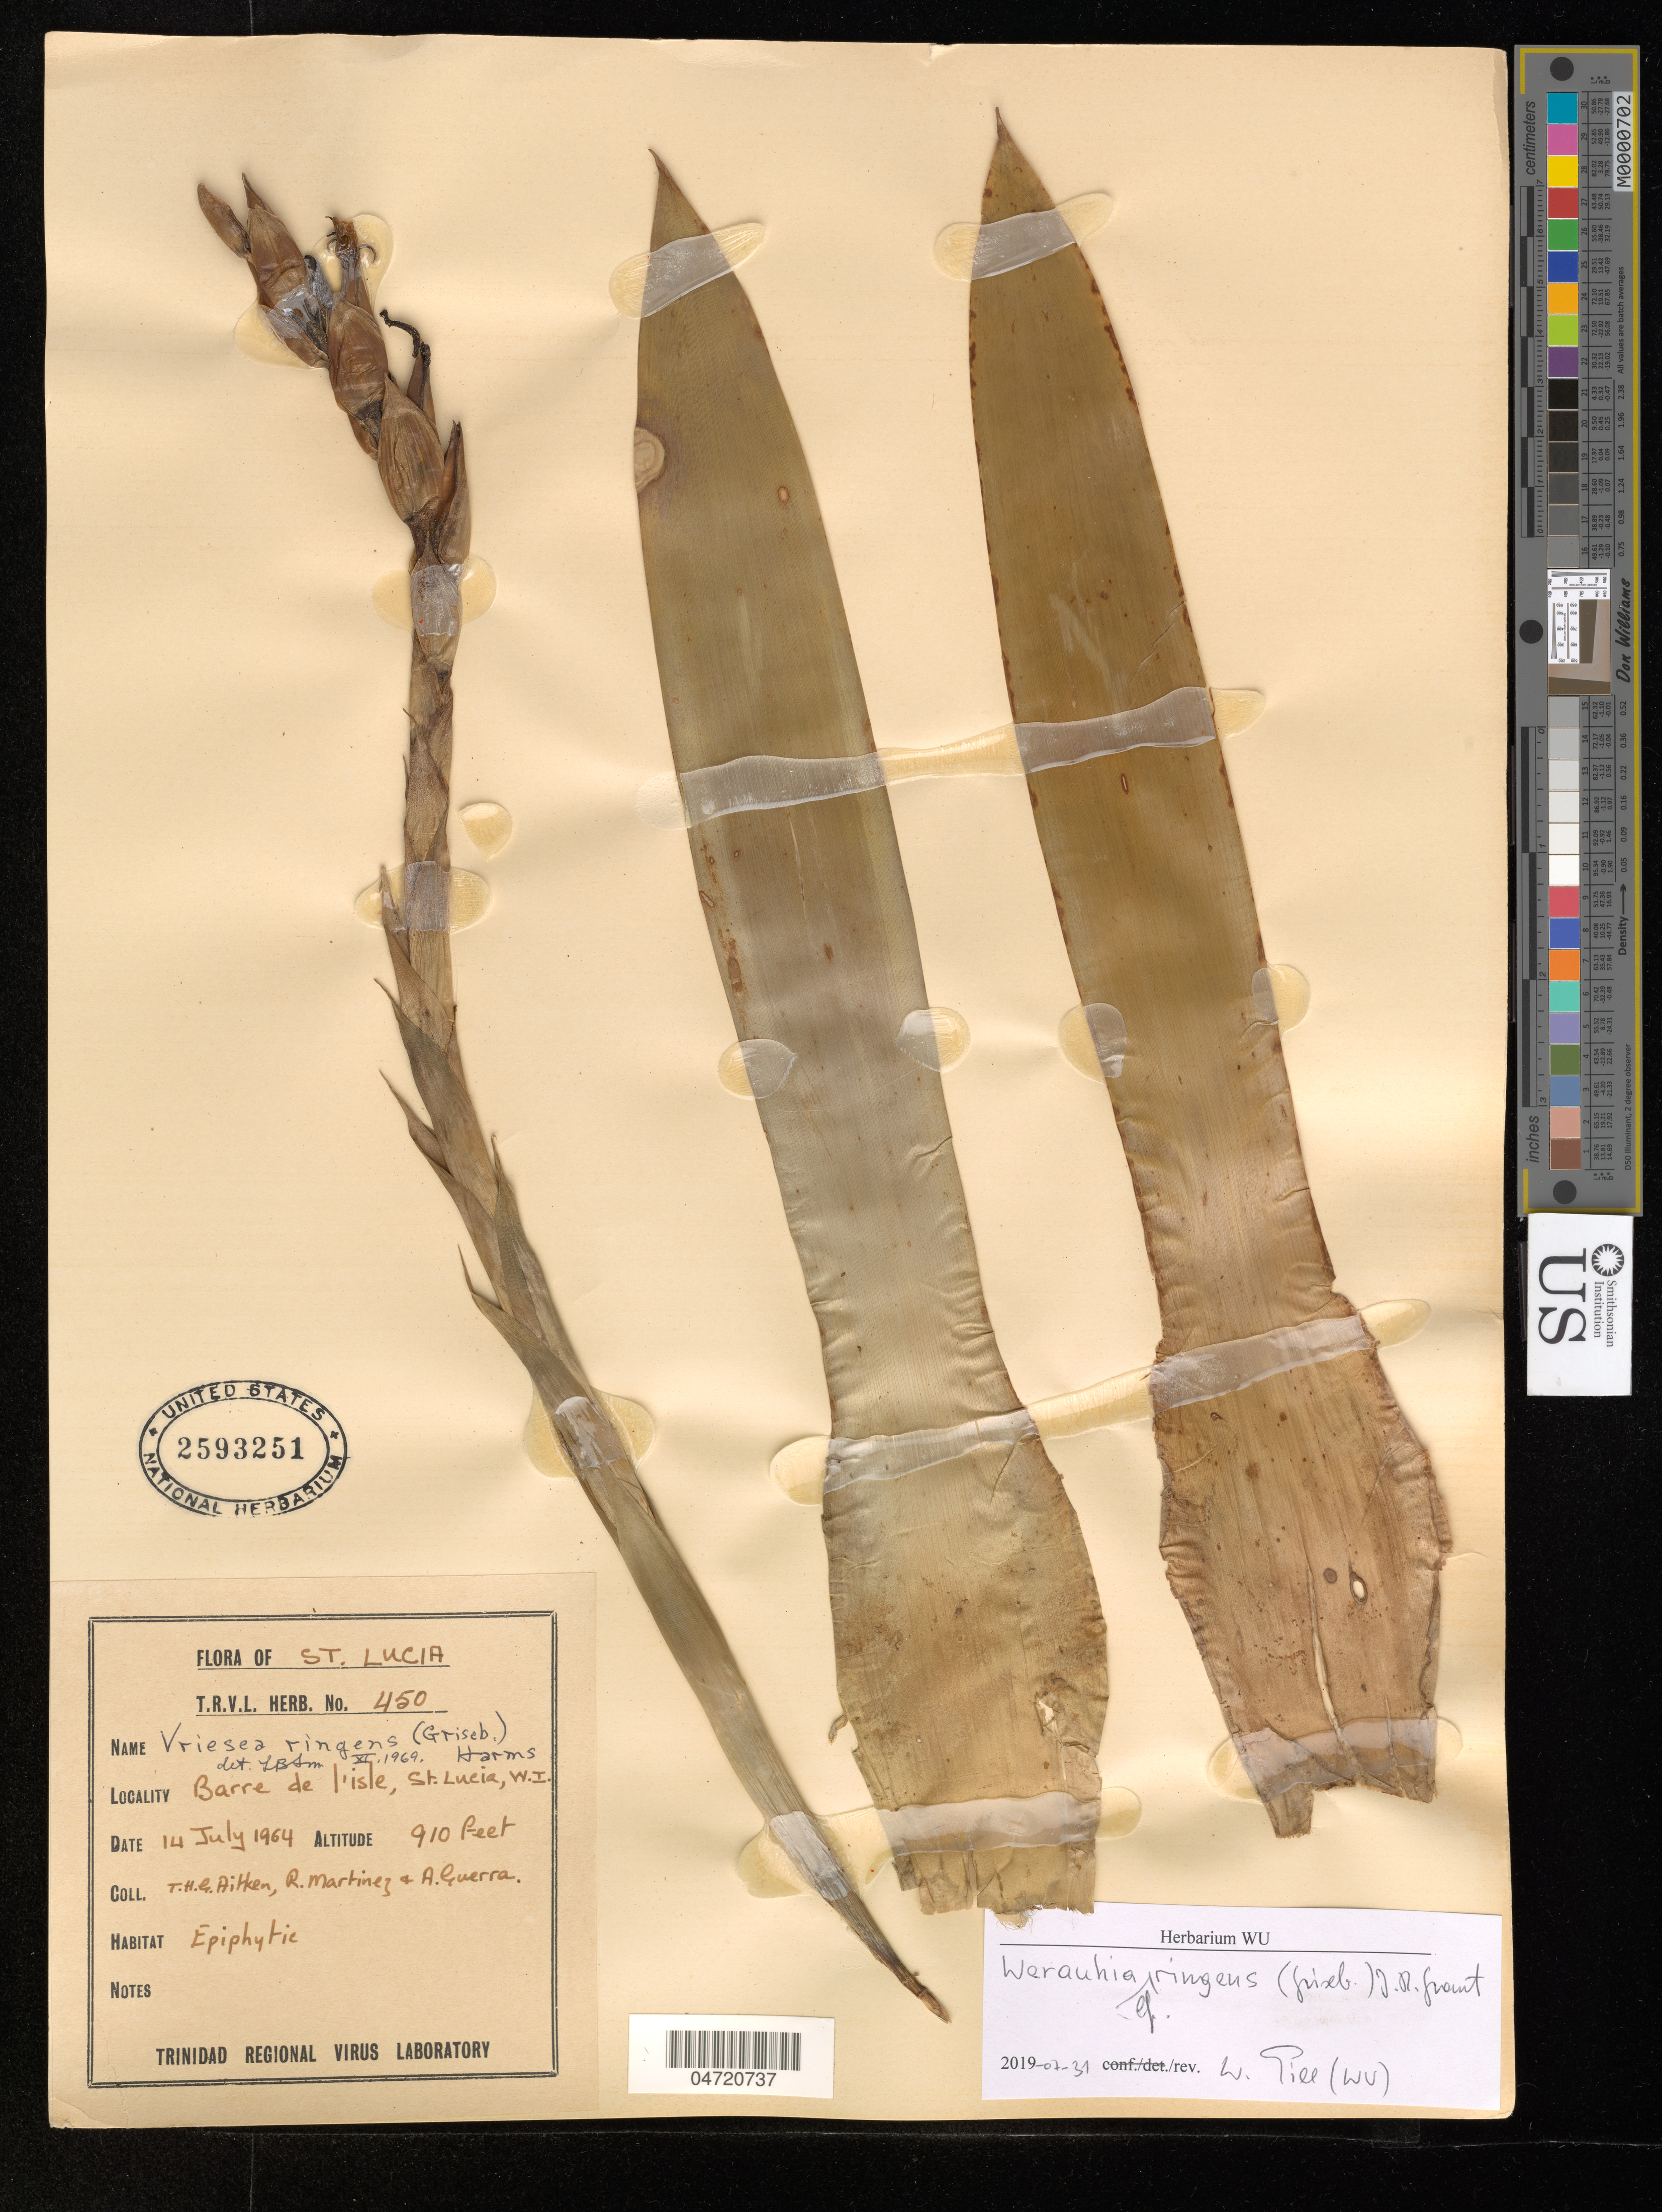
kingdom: Plantae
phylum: Tracheophyta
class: Liliopsida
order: Poales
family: Bromeliaceae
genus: Werauhia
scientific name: Werauhia ringens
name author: (Griseb.) J.R. Grant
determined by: Till, W.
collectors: T. Aitken, R. Martinez & A. Guerra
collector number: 450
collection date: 1964-07-14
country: St. Lucia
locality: Barre de l'isle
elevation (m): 277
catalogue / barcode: US 2593251